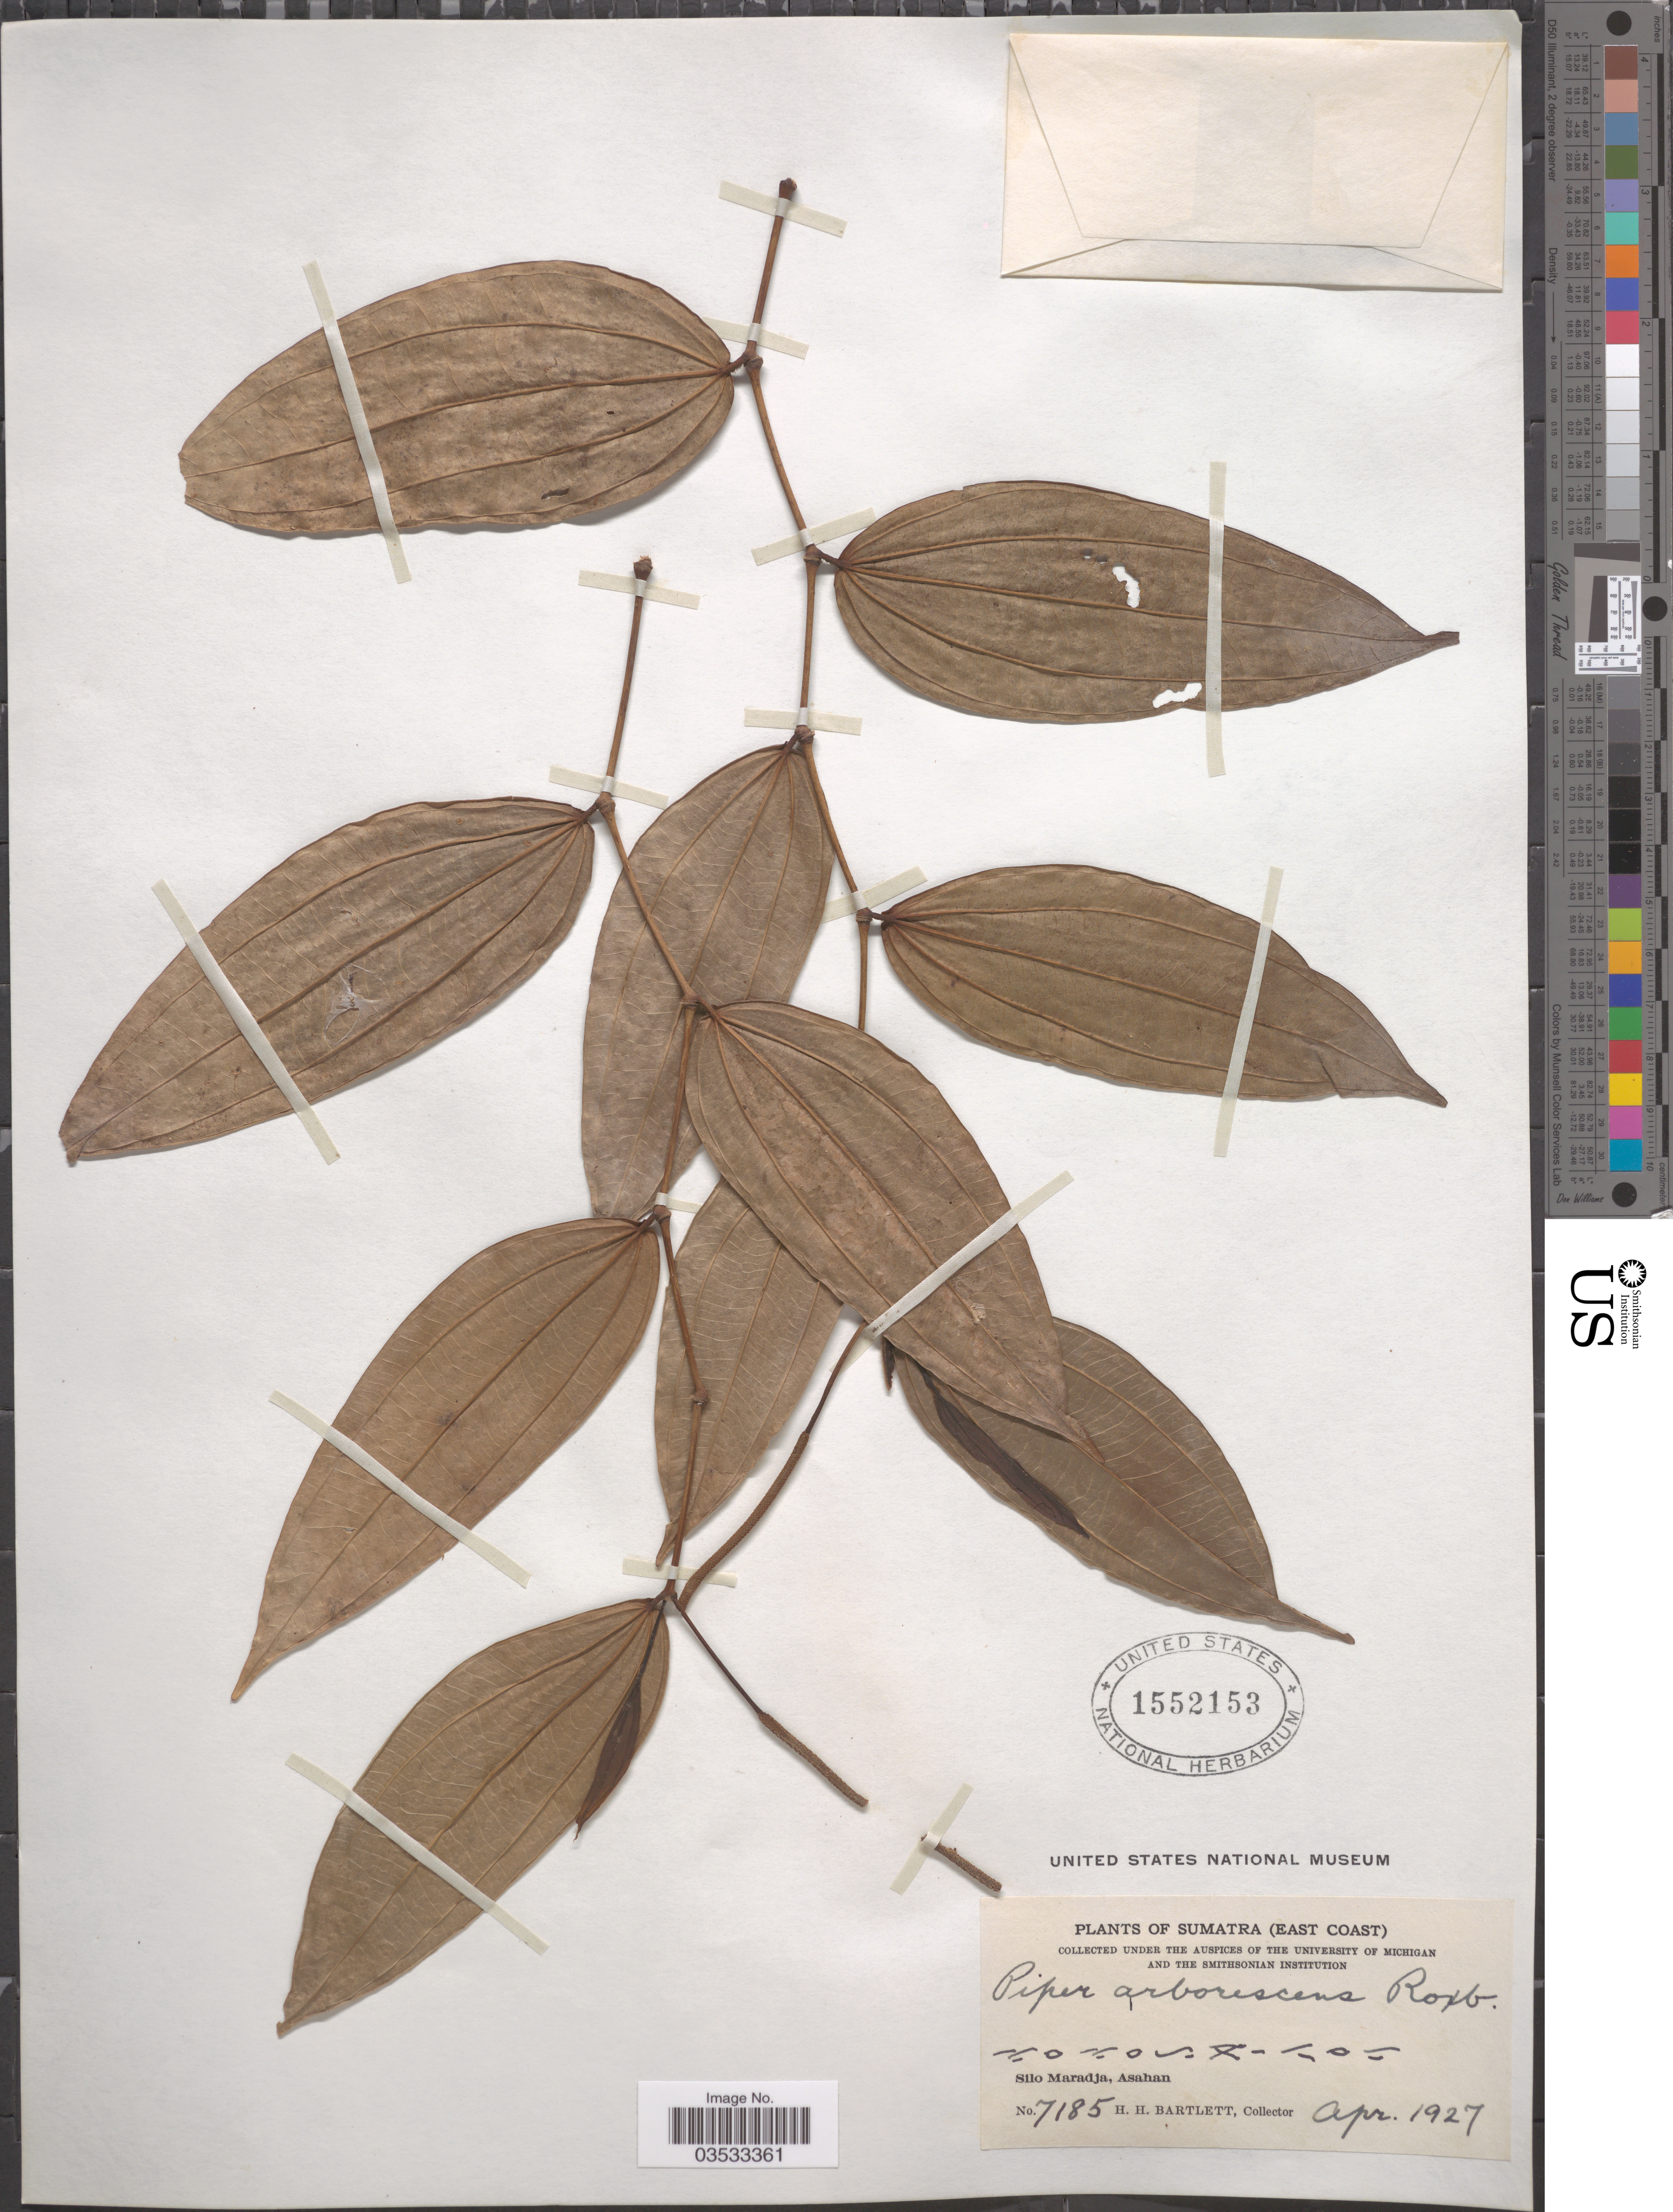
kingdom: Plantae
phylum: Tracheophyta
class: Magnoliopsida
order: Piperales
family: Piperaceae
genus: Piper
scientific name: Piper arborescens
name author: Roxb.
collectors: H. H. Bartlett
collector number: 7185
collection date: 1927-04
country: Indonesia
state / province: Sumatra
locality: East Coast. Silo Maradja, Asahan.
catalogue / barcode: US 1552153